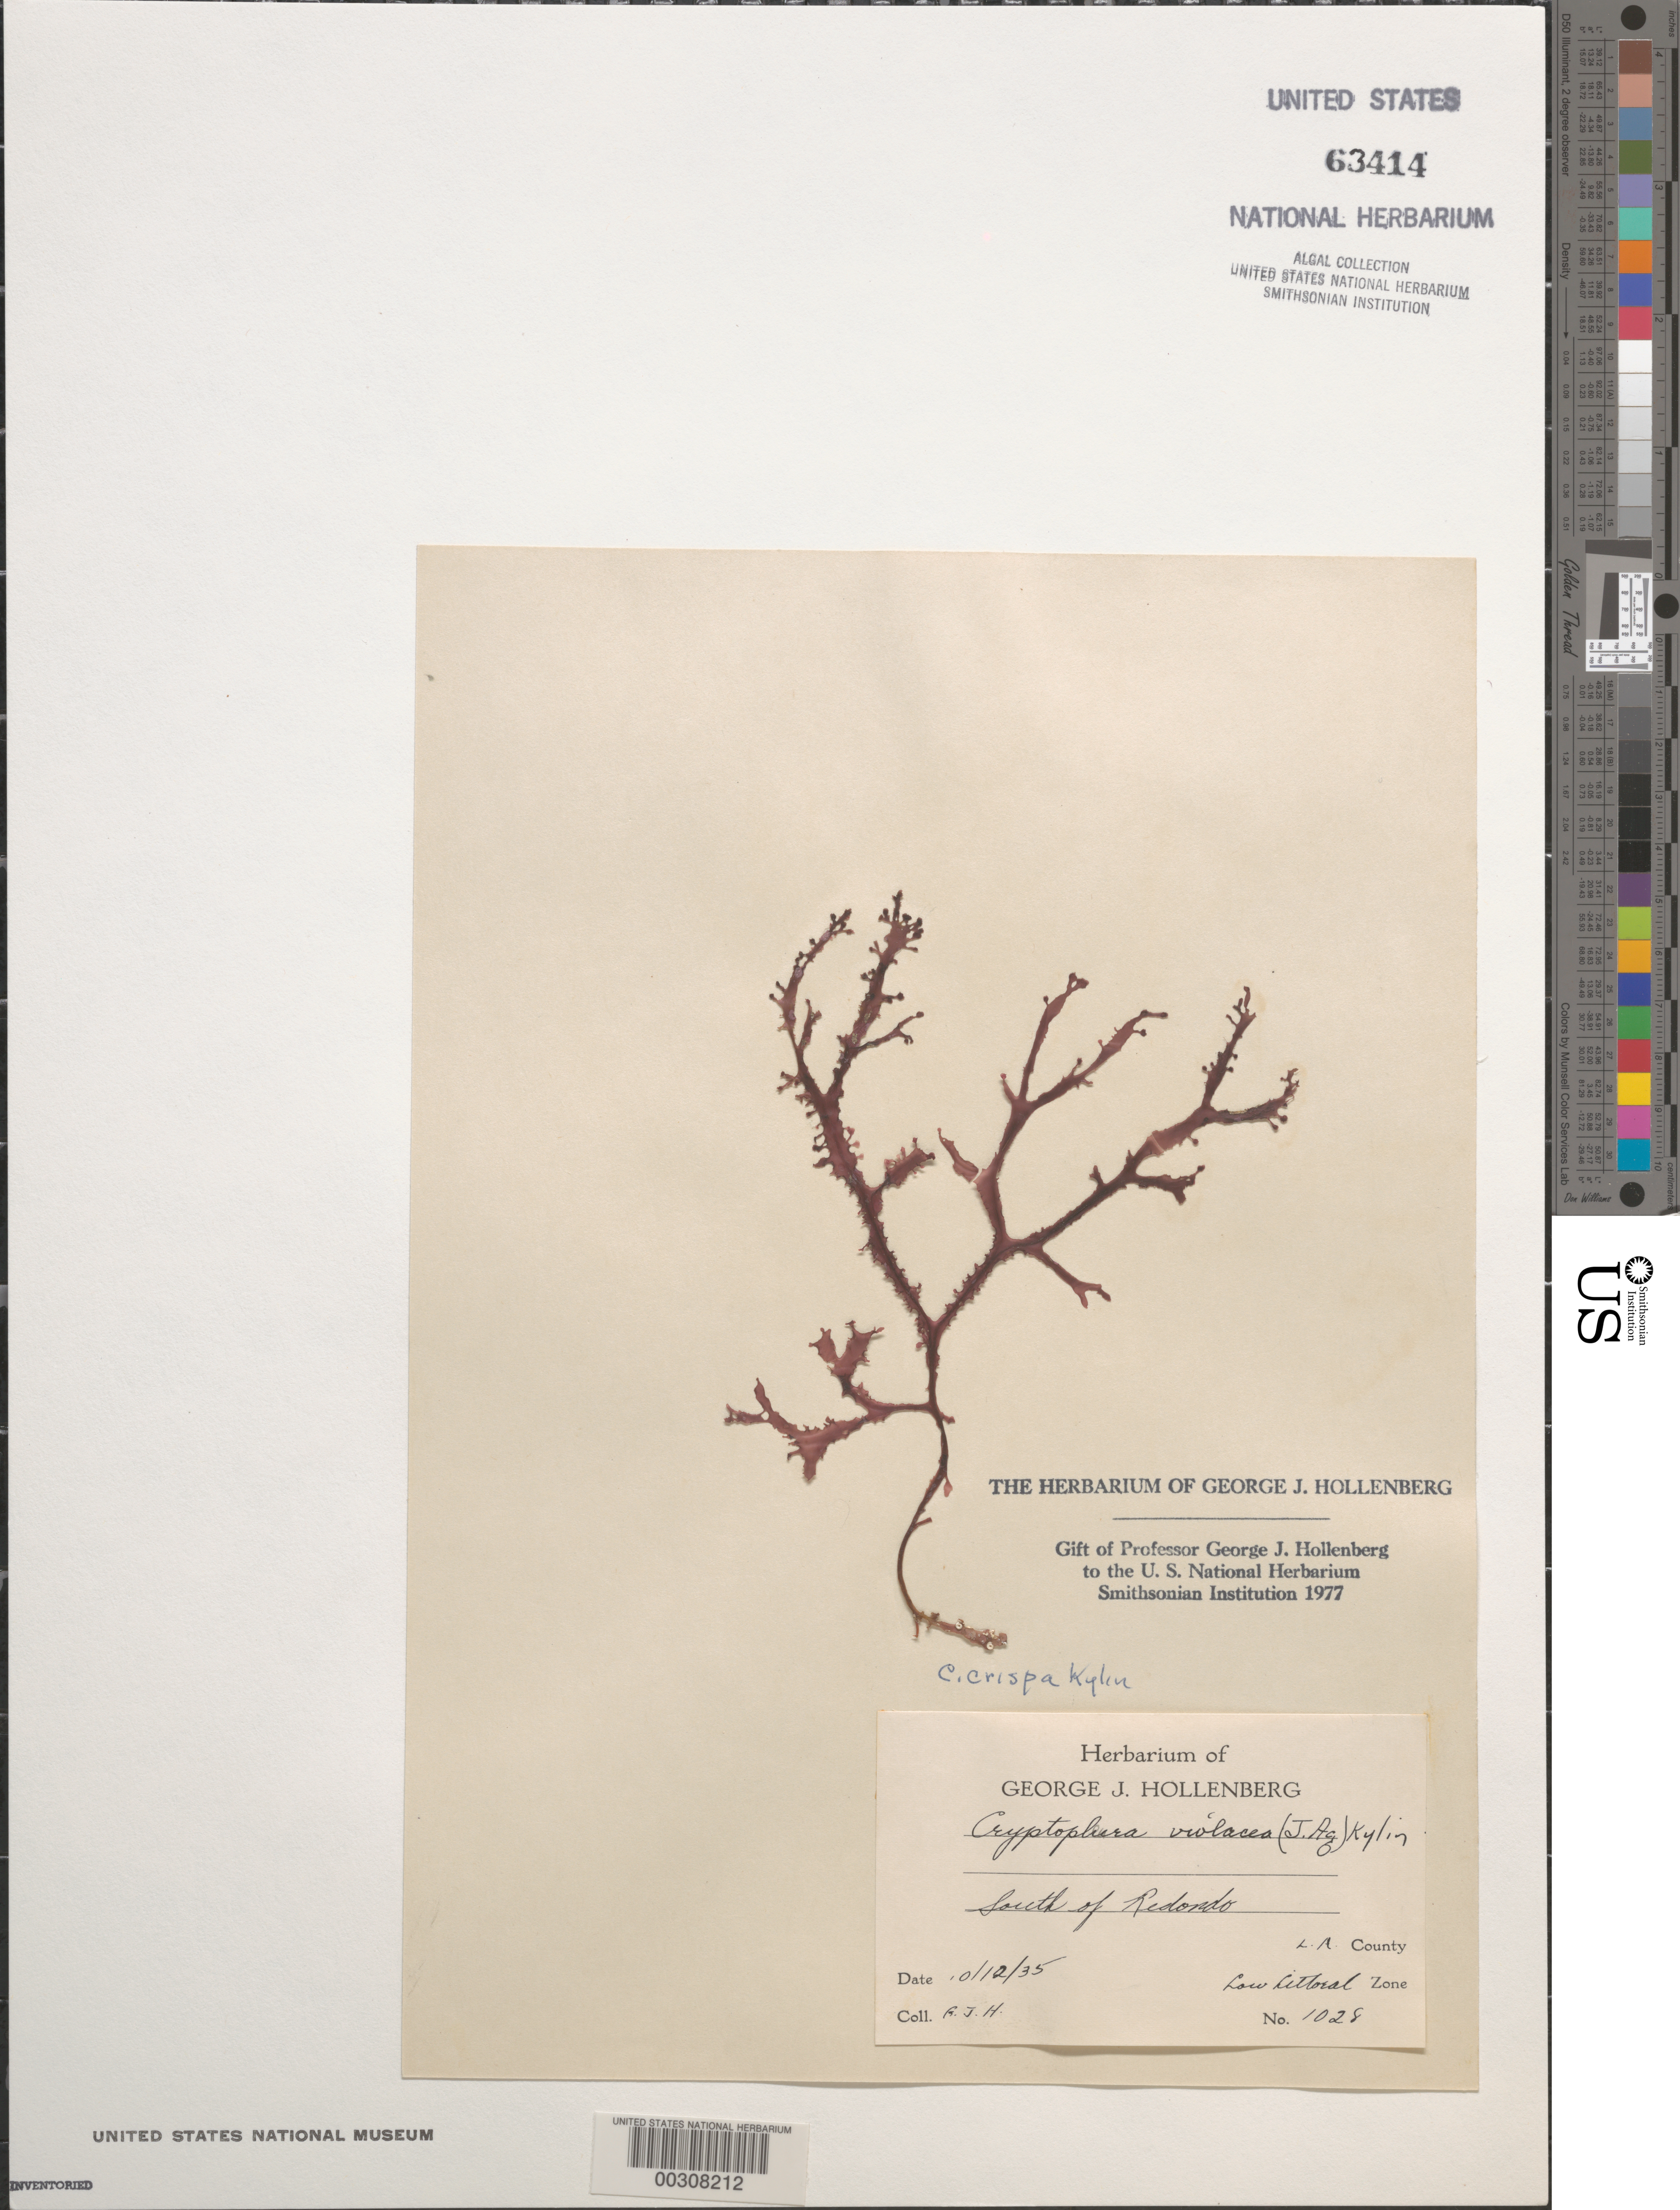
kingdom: Plantae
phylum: Rhodophyta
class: Florideophyceae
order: Ceramiales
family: Delesseriaceae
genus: Cryptopleura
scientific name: Cryptopleura crispa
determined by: Hollenberg, George J.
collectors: G. Hollenberg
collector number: GJH 1028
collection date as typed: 12 Oct 1935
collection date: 1935-10-12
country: United States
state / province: California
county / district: Los Angeles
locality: South of Redondo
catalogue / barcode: US 63414